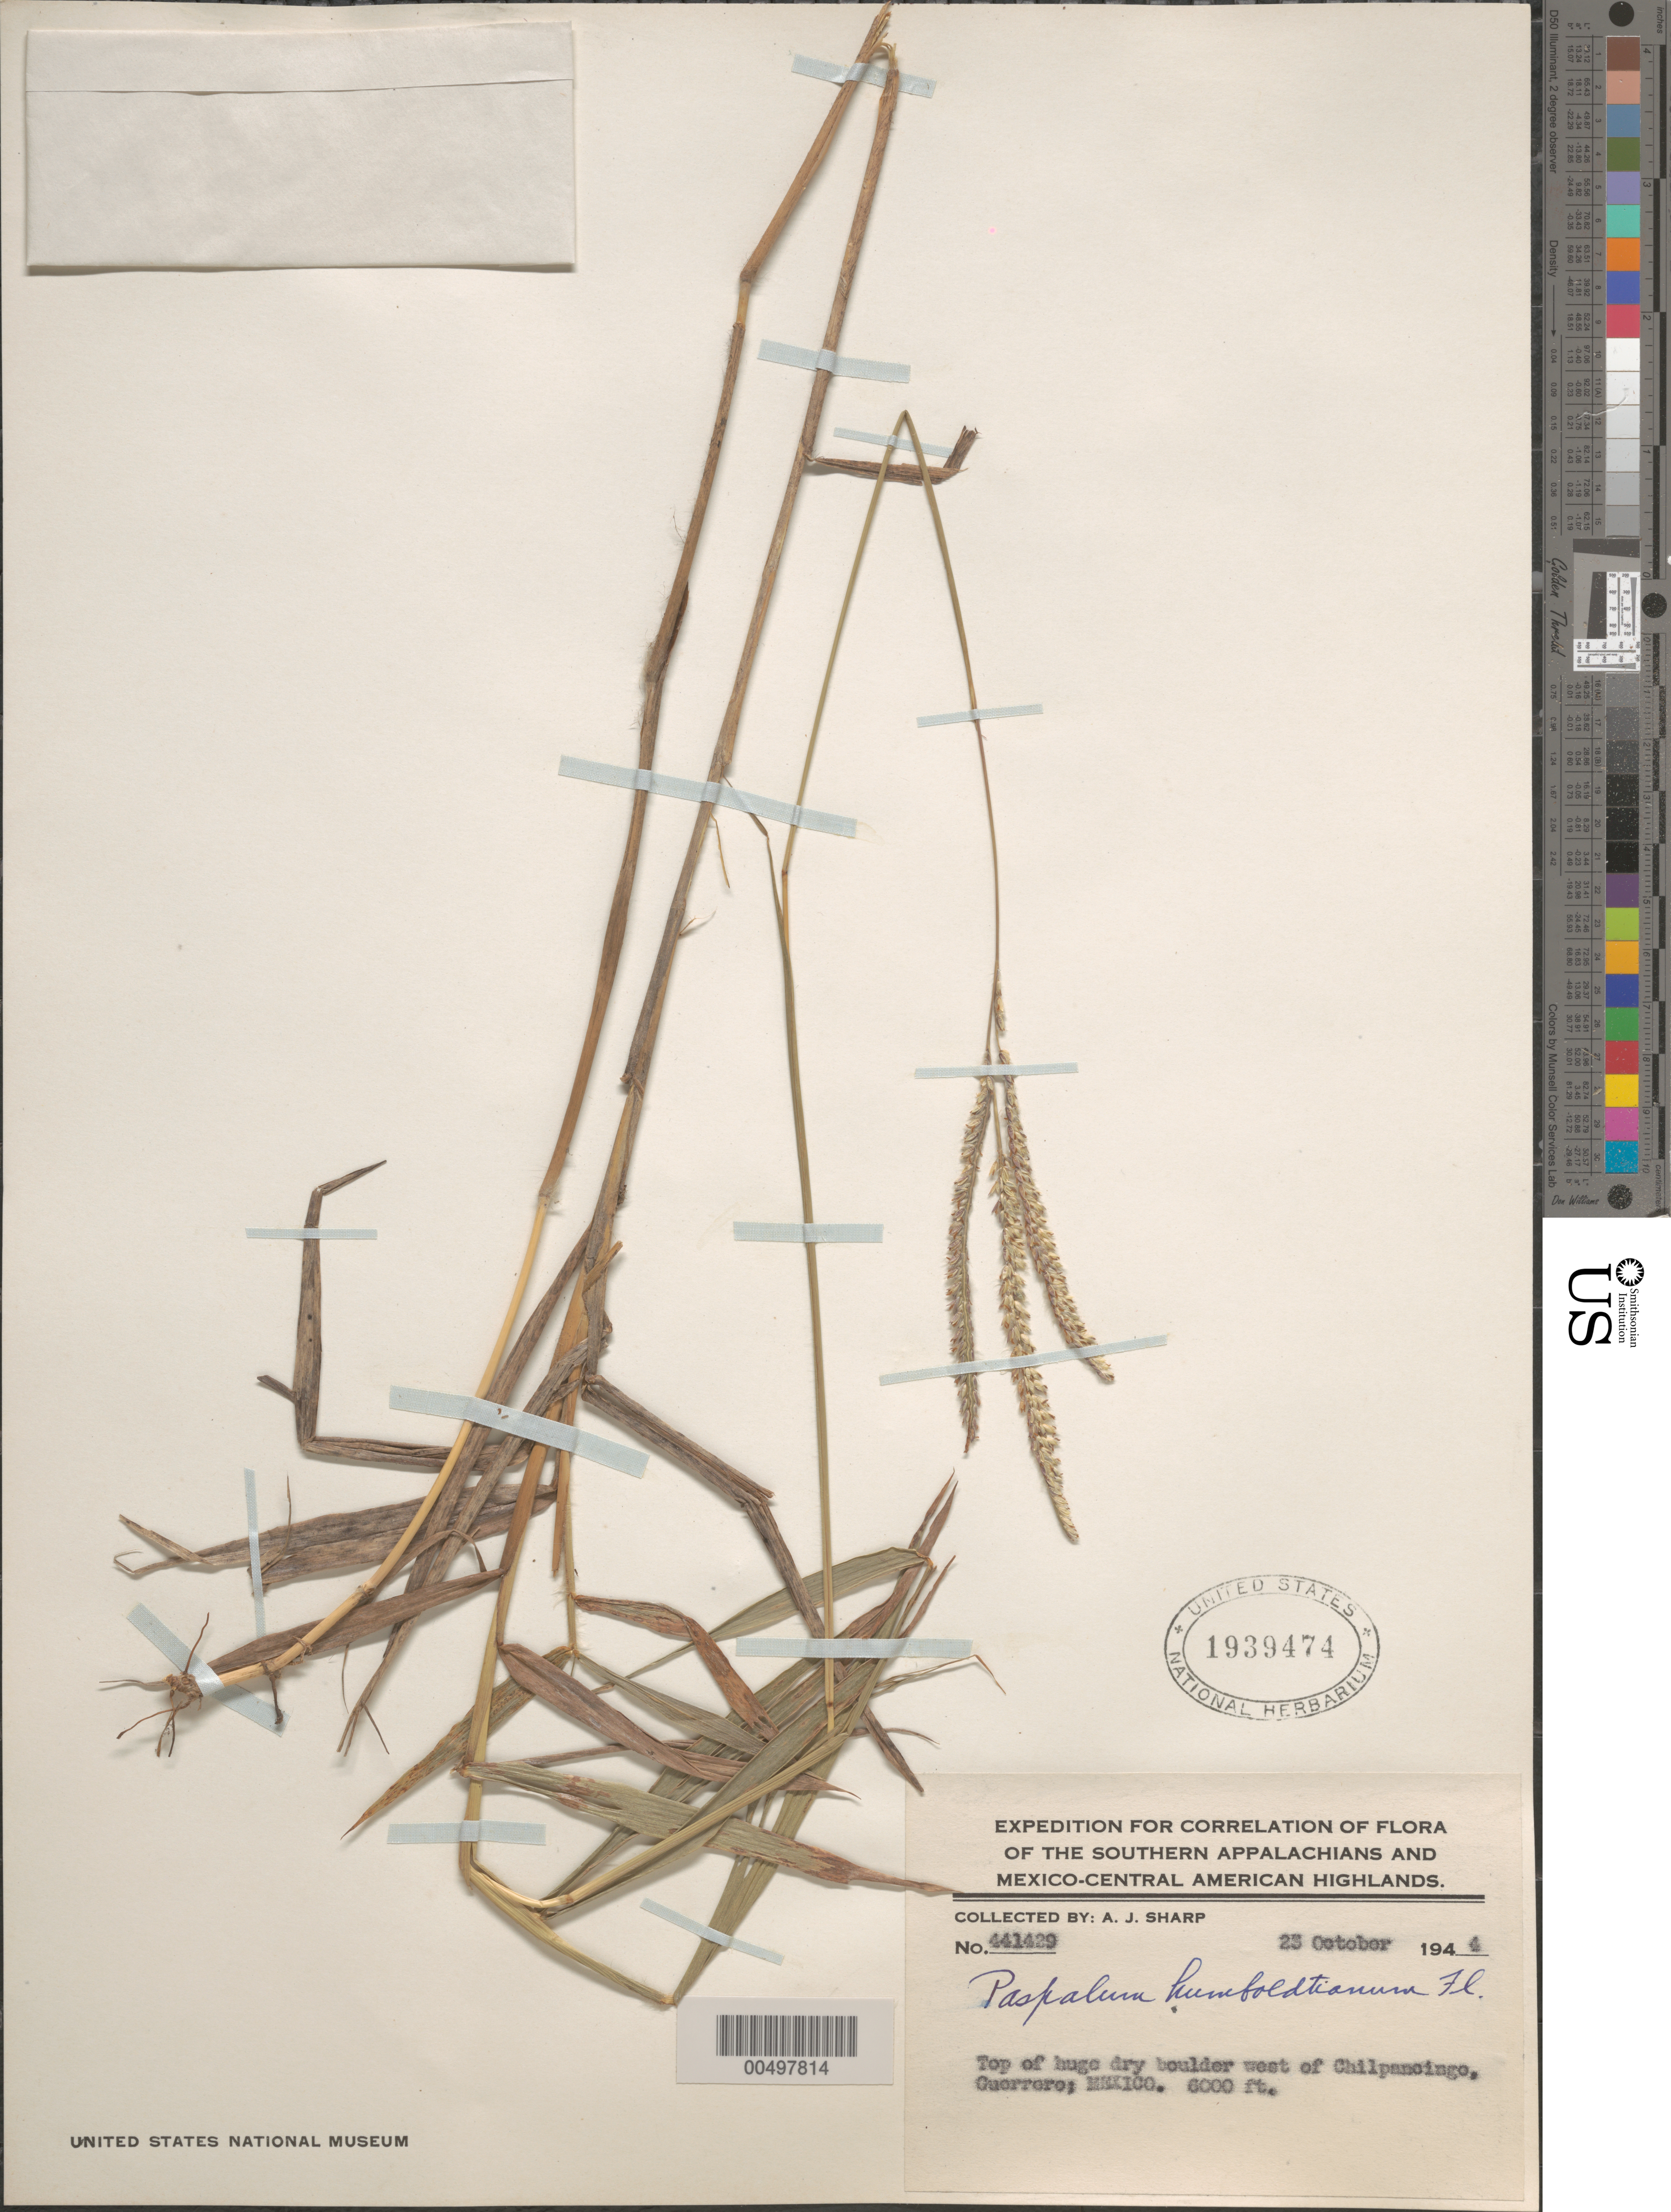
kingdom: Plantae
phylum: Tracheophyta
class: Liliopsida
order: Poales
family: Poaceae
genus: Paspalum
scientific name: Paspalum humboldtianum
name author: Flüggé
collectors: A. J. Sharp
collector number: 441429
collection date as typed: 25 Oct 1944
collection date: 1944-10-25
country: Mexico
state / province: Guerrero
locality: W of Chilpancingo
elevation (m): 1829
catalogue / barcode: US 1939474